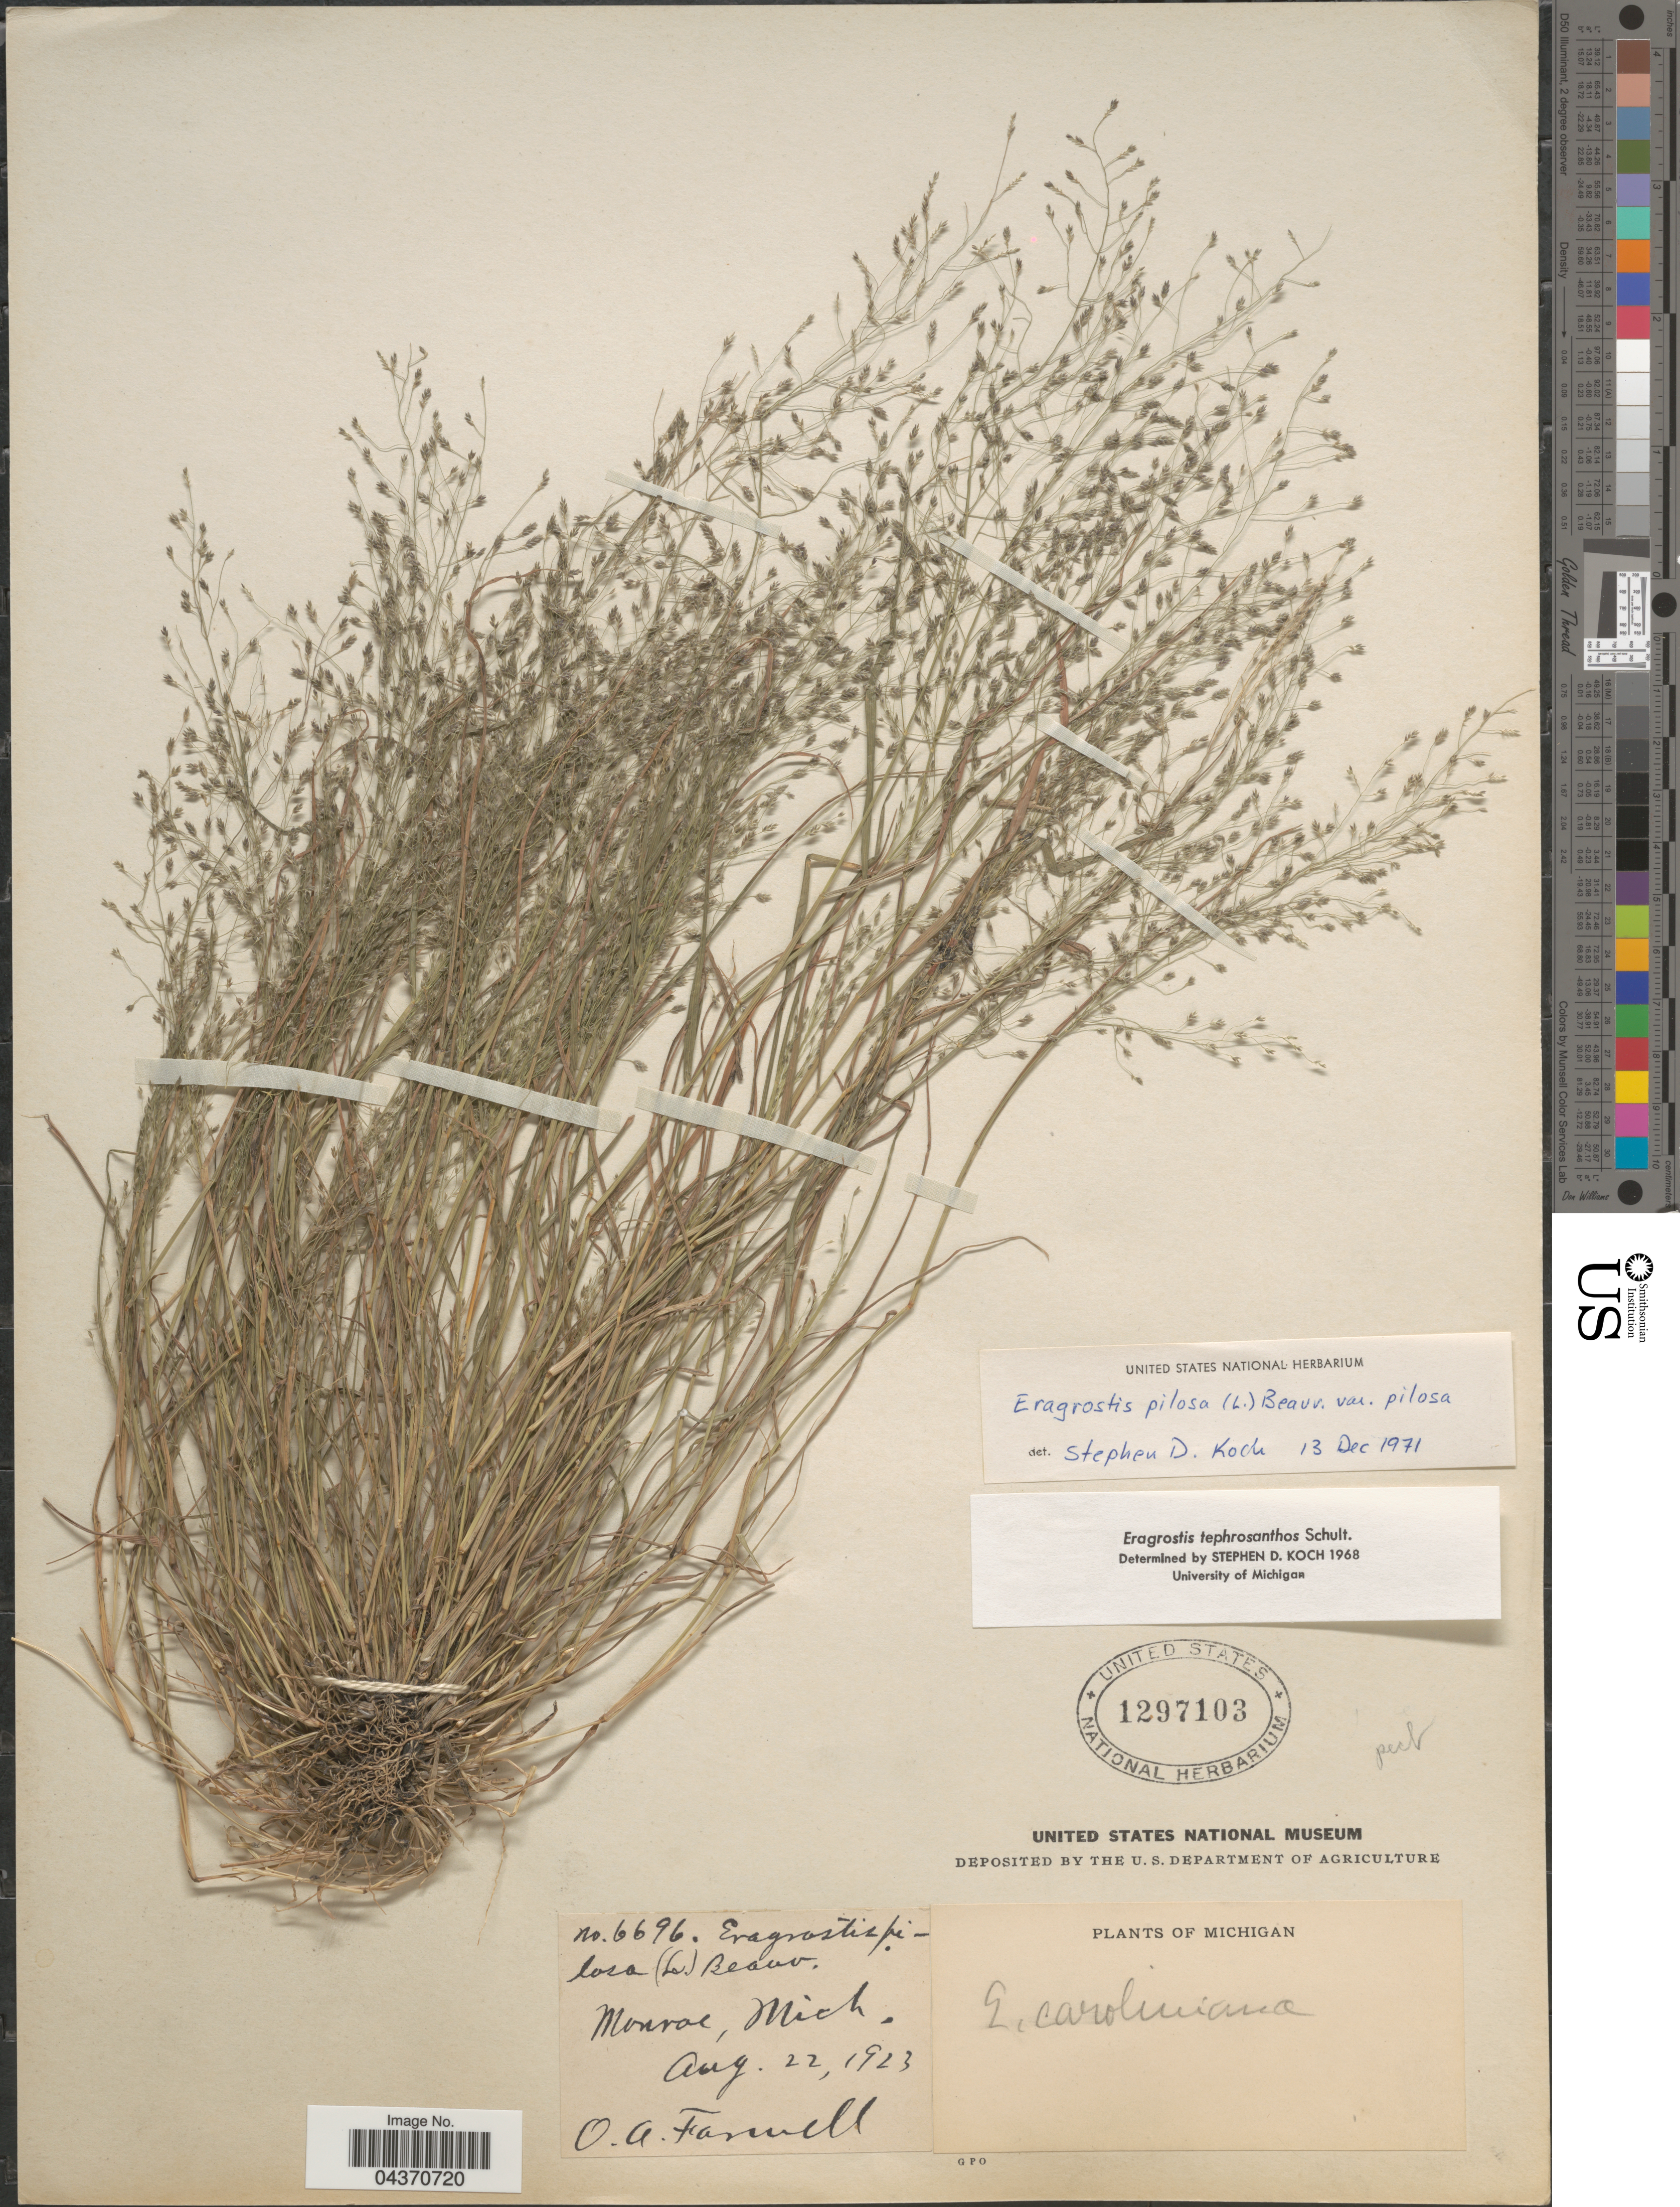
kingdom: Plantae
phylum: Tracheophyta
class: Liliopsida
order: Poales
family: Poaceae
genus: Eragrostis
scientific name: Eragrostis pilosa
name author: (L.) P. Beauv.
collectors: O. Farwell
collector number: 6696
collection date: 1923-08-22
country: United States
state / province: Michigan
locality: Monroe.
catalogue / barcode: US 1297103